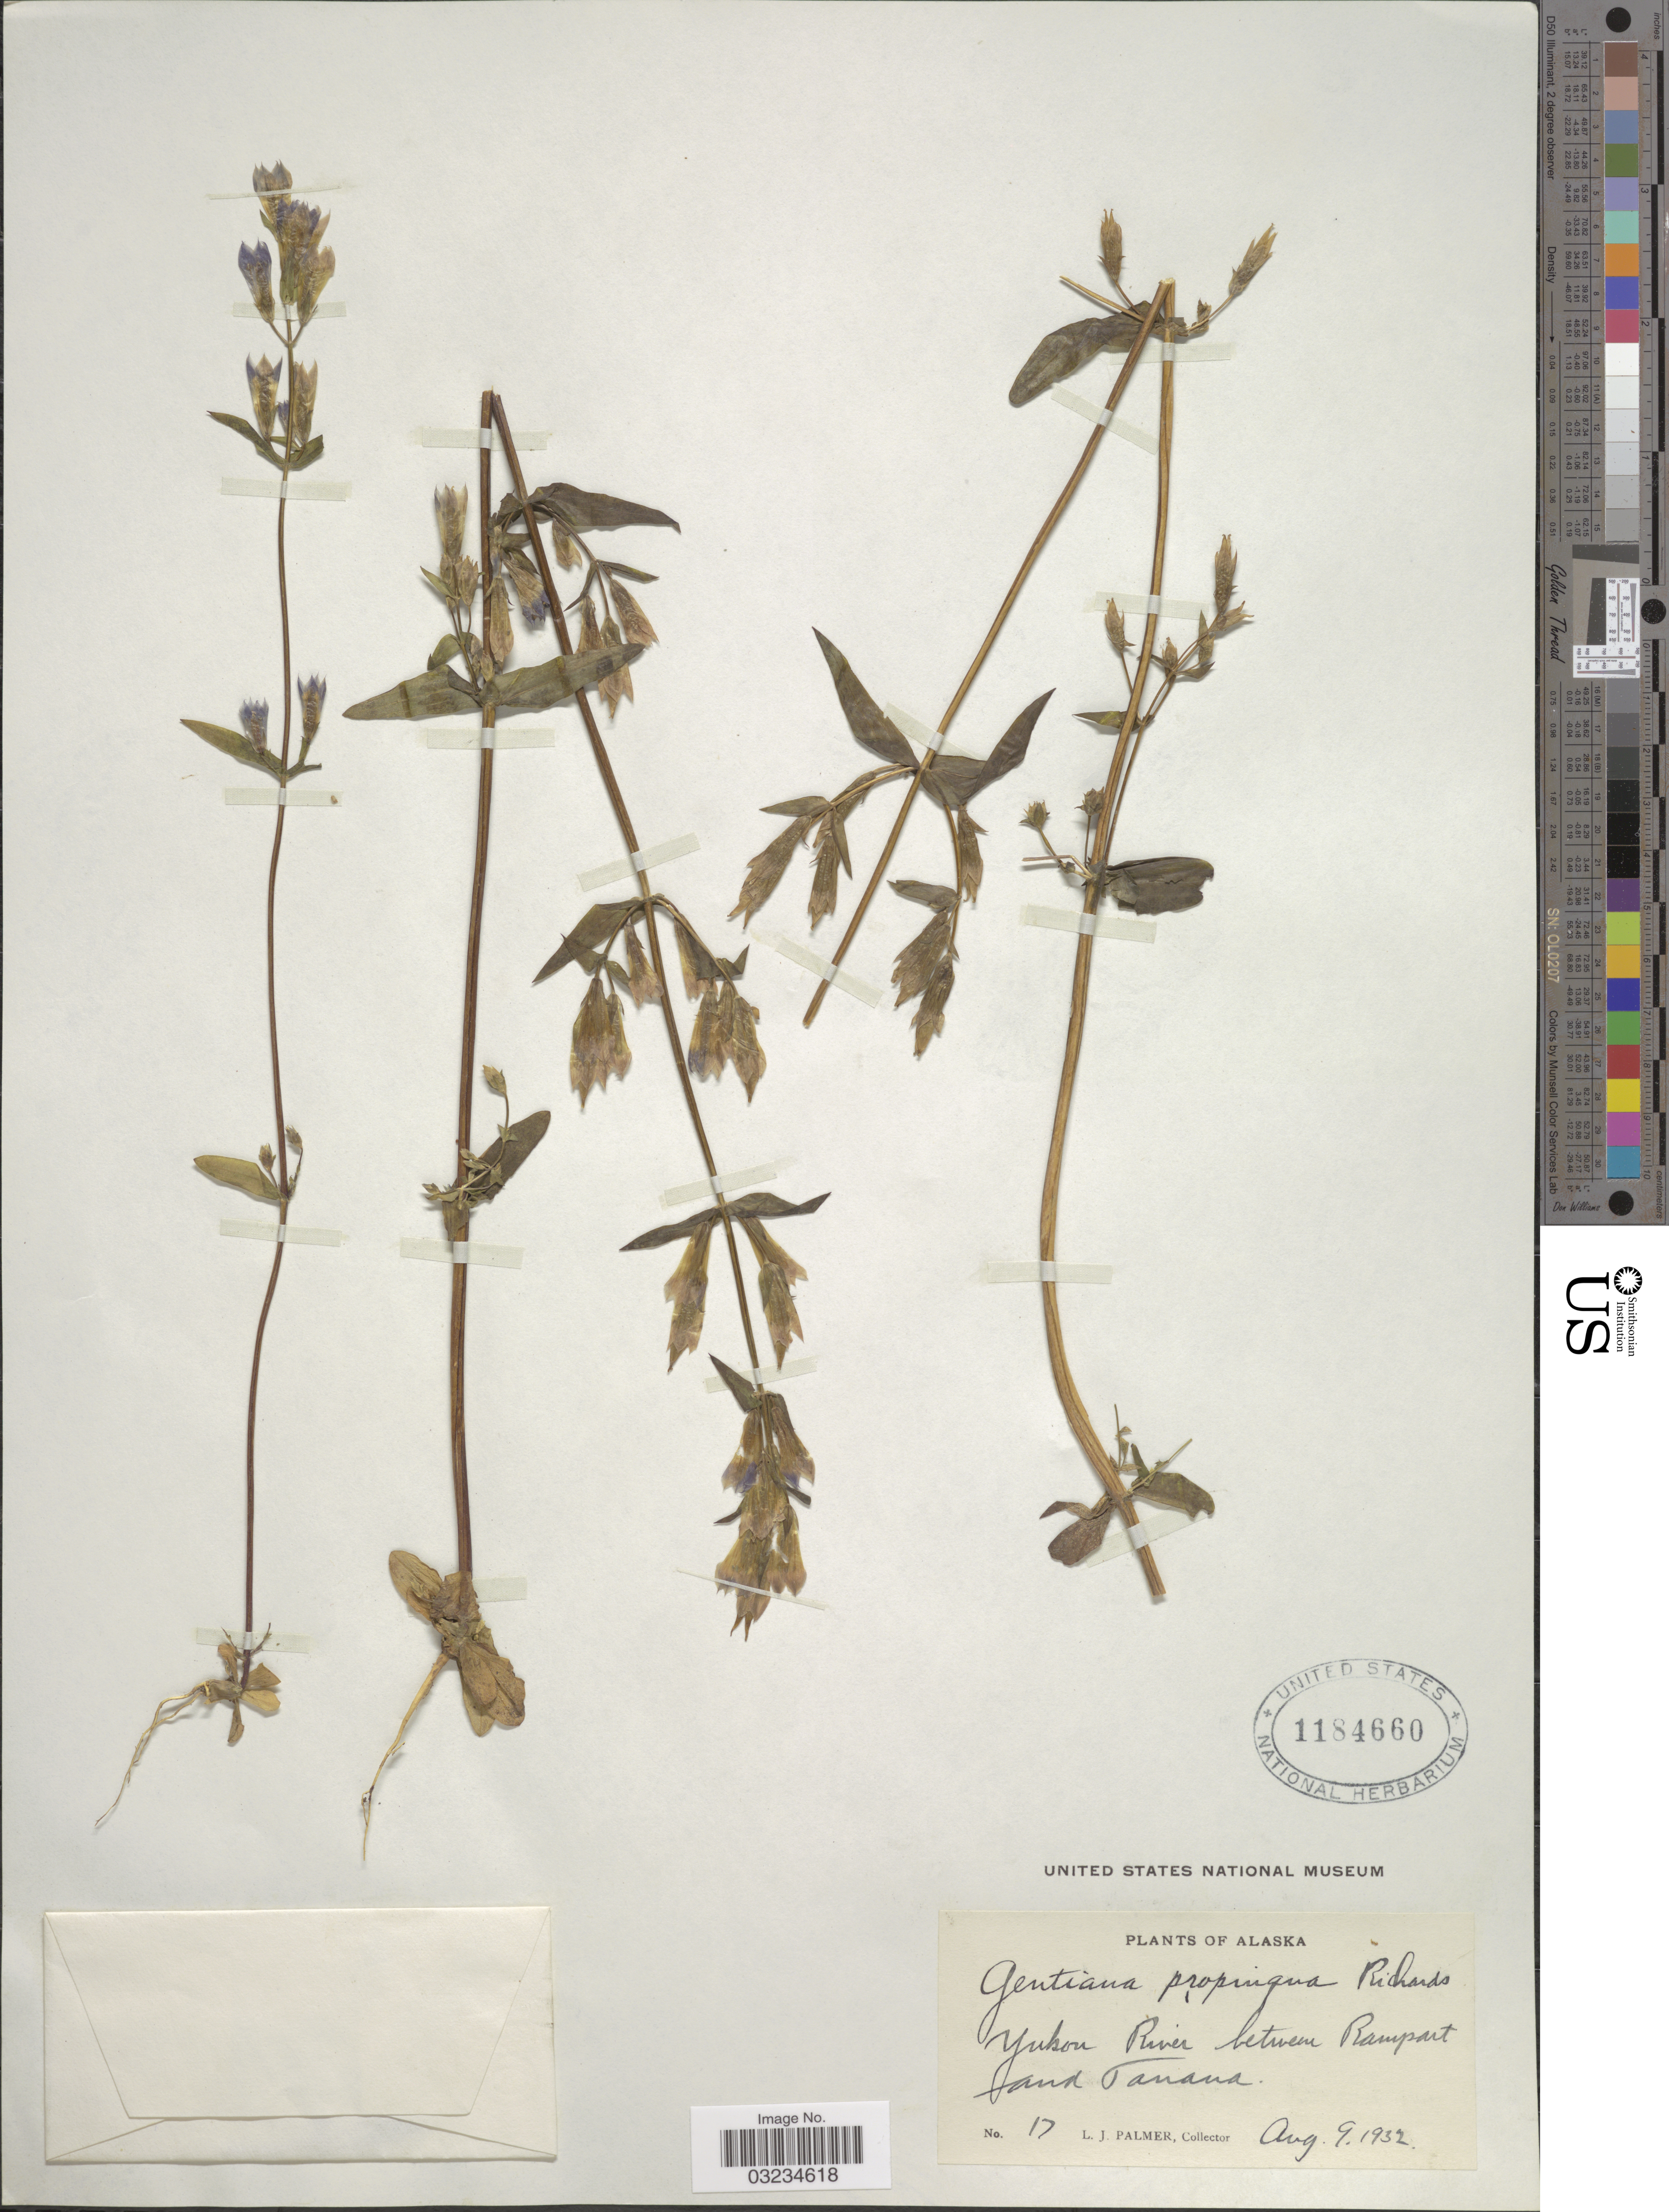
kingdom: Plantae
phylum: Tracheophyta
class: Magnoliopsida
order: Gentianales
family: Gentianaceae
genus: Gentiana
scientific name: Gentiana propinqua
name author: Richards.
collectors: L. J. Palmer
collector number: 17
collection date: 1932-08-09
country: United States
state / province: Alaska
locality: Yukon River between Rampart and Tanana.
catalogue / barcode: US 1184660